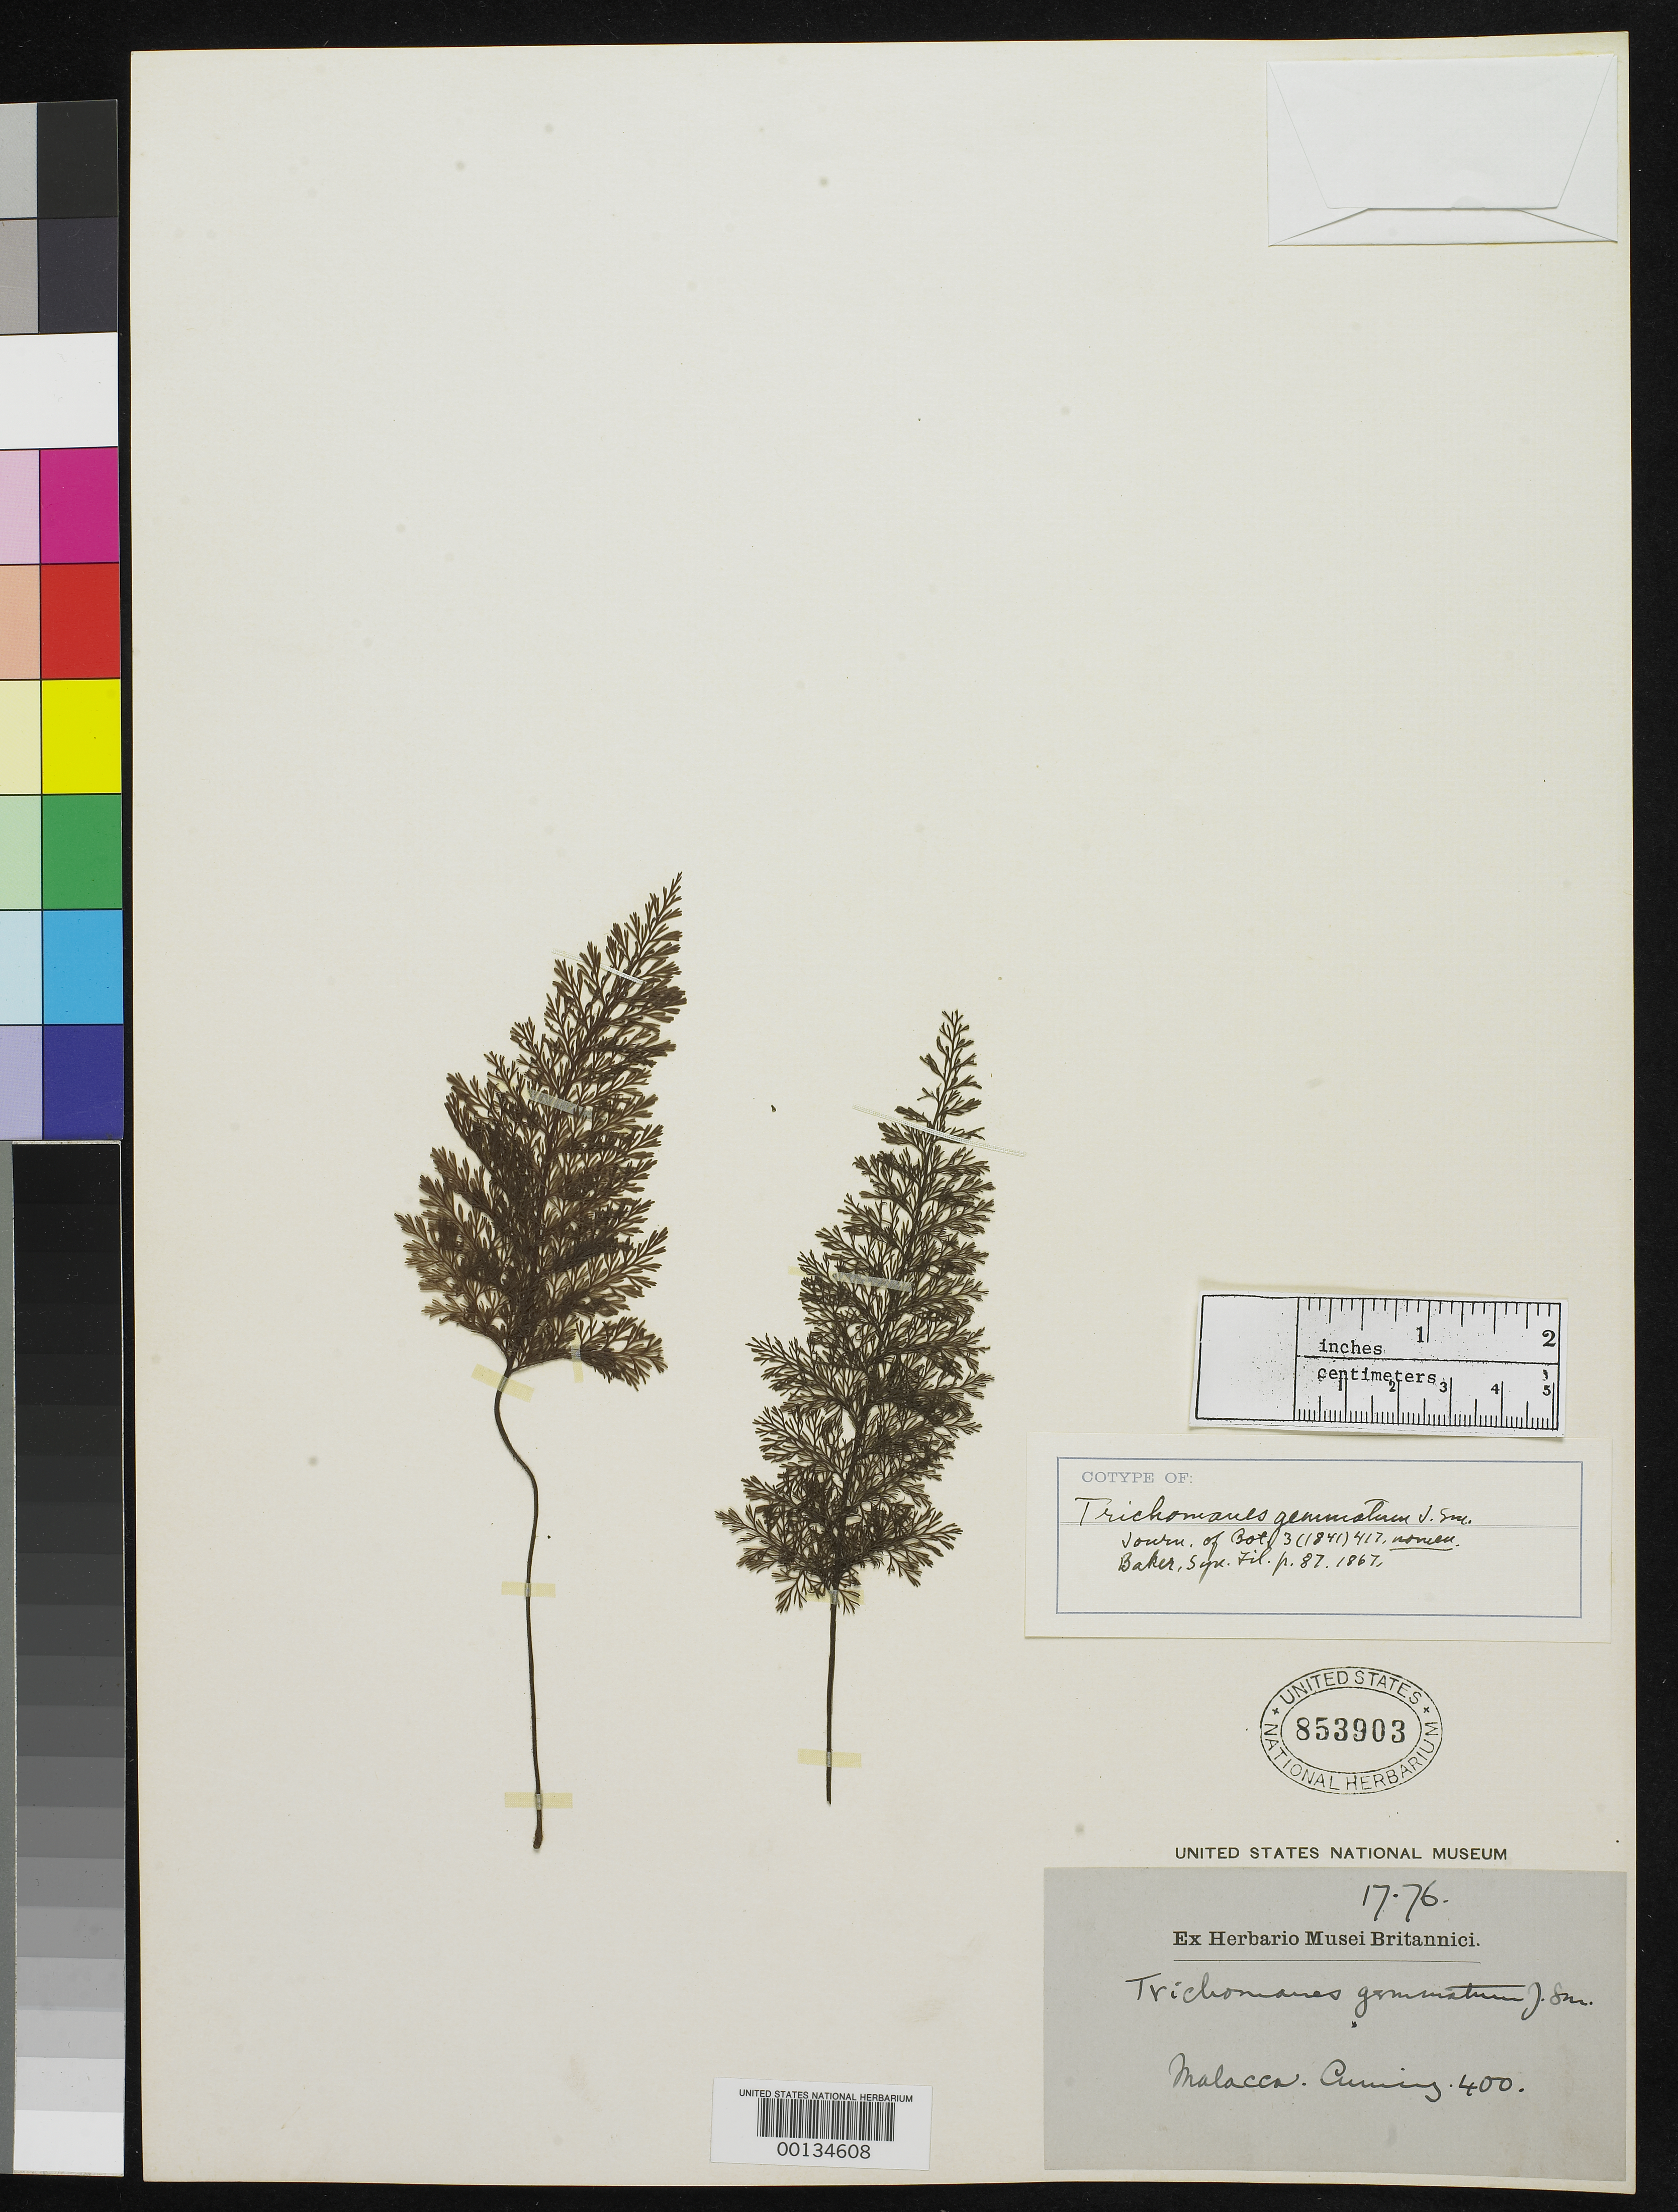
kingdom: Plantae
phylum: Tracheophyta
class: Polypodiopsida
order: Hymenophyllales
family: Hymenophyllaceae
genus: Trichomanes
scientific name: Trichomanes gemmatum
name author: J. Sm. ex Hook. & Baker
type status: Type Collection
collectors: H. Cuming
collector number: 400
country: Malaysia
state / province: Melaka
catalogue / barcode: US 853903